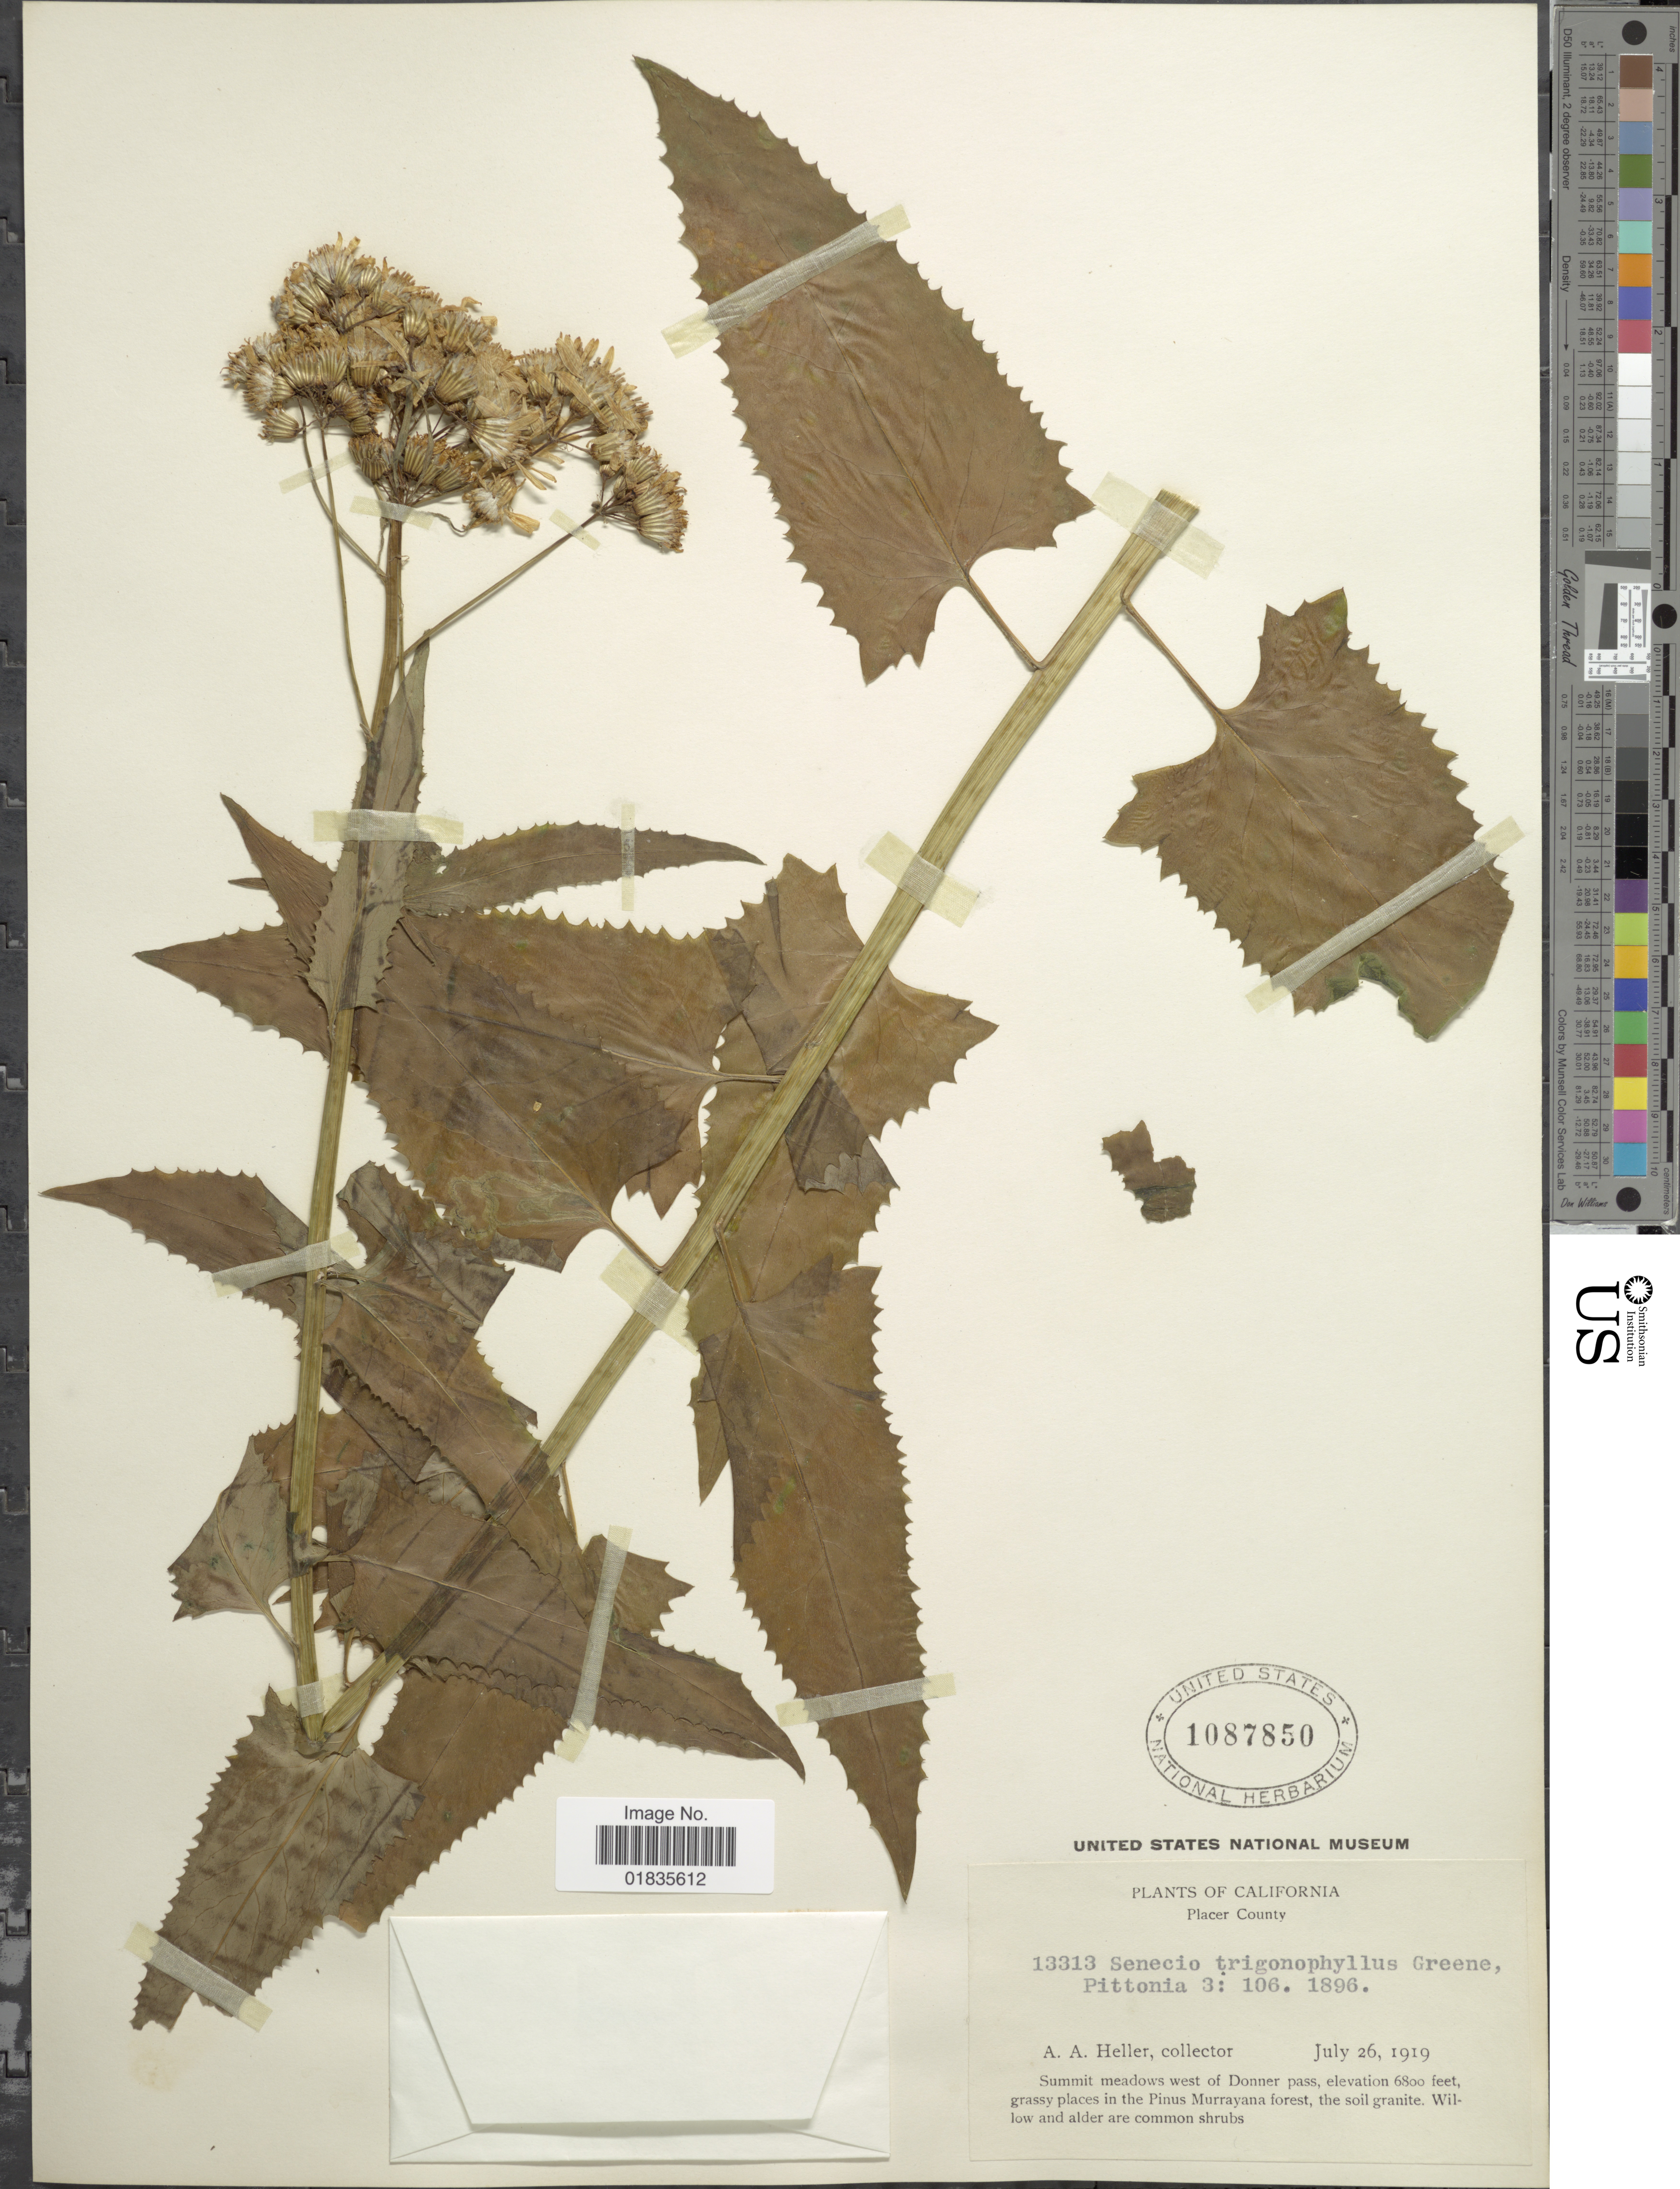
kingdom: Plantae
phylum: Tracheophyta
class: Magnoliopsida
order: Asterales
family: Asteraceae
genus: Senecio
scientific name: Senecio triangularis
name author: Hook.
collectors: A. A. Heller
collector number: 13313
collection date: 1919-07-26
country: United States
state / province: California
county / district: Placer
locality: Placer County, summit meadows west of Donner pass.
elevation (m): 2073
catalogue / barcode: US 1087850